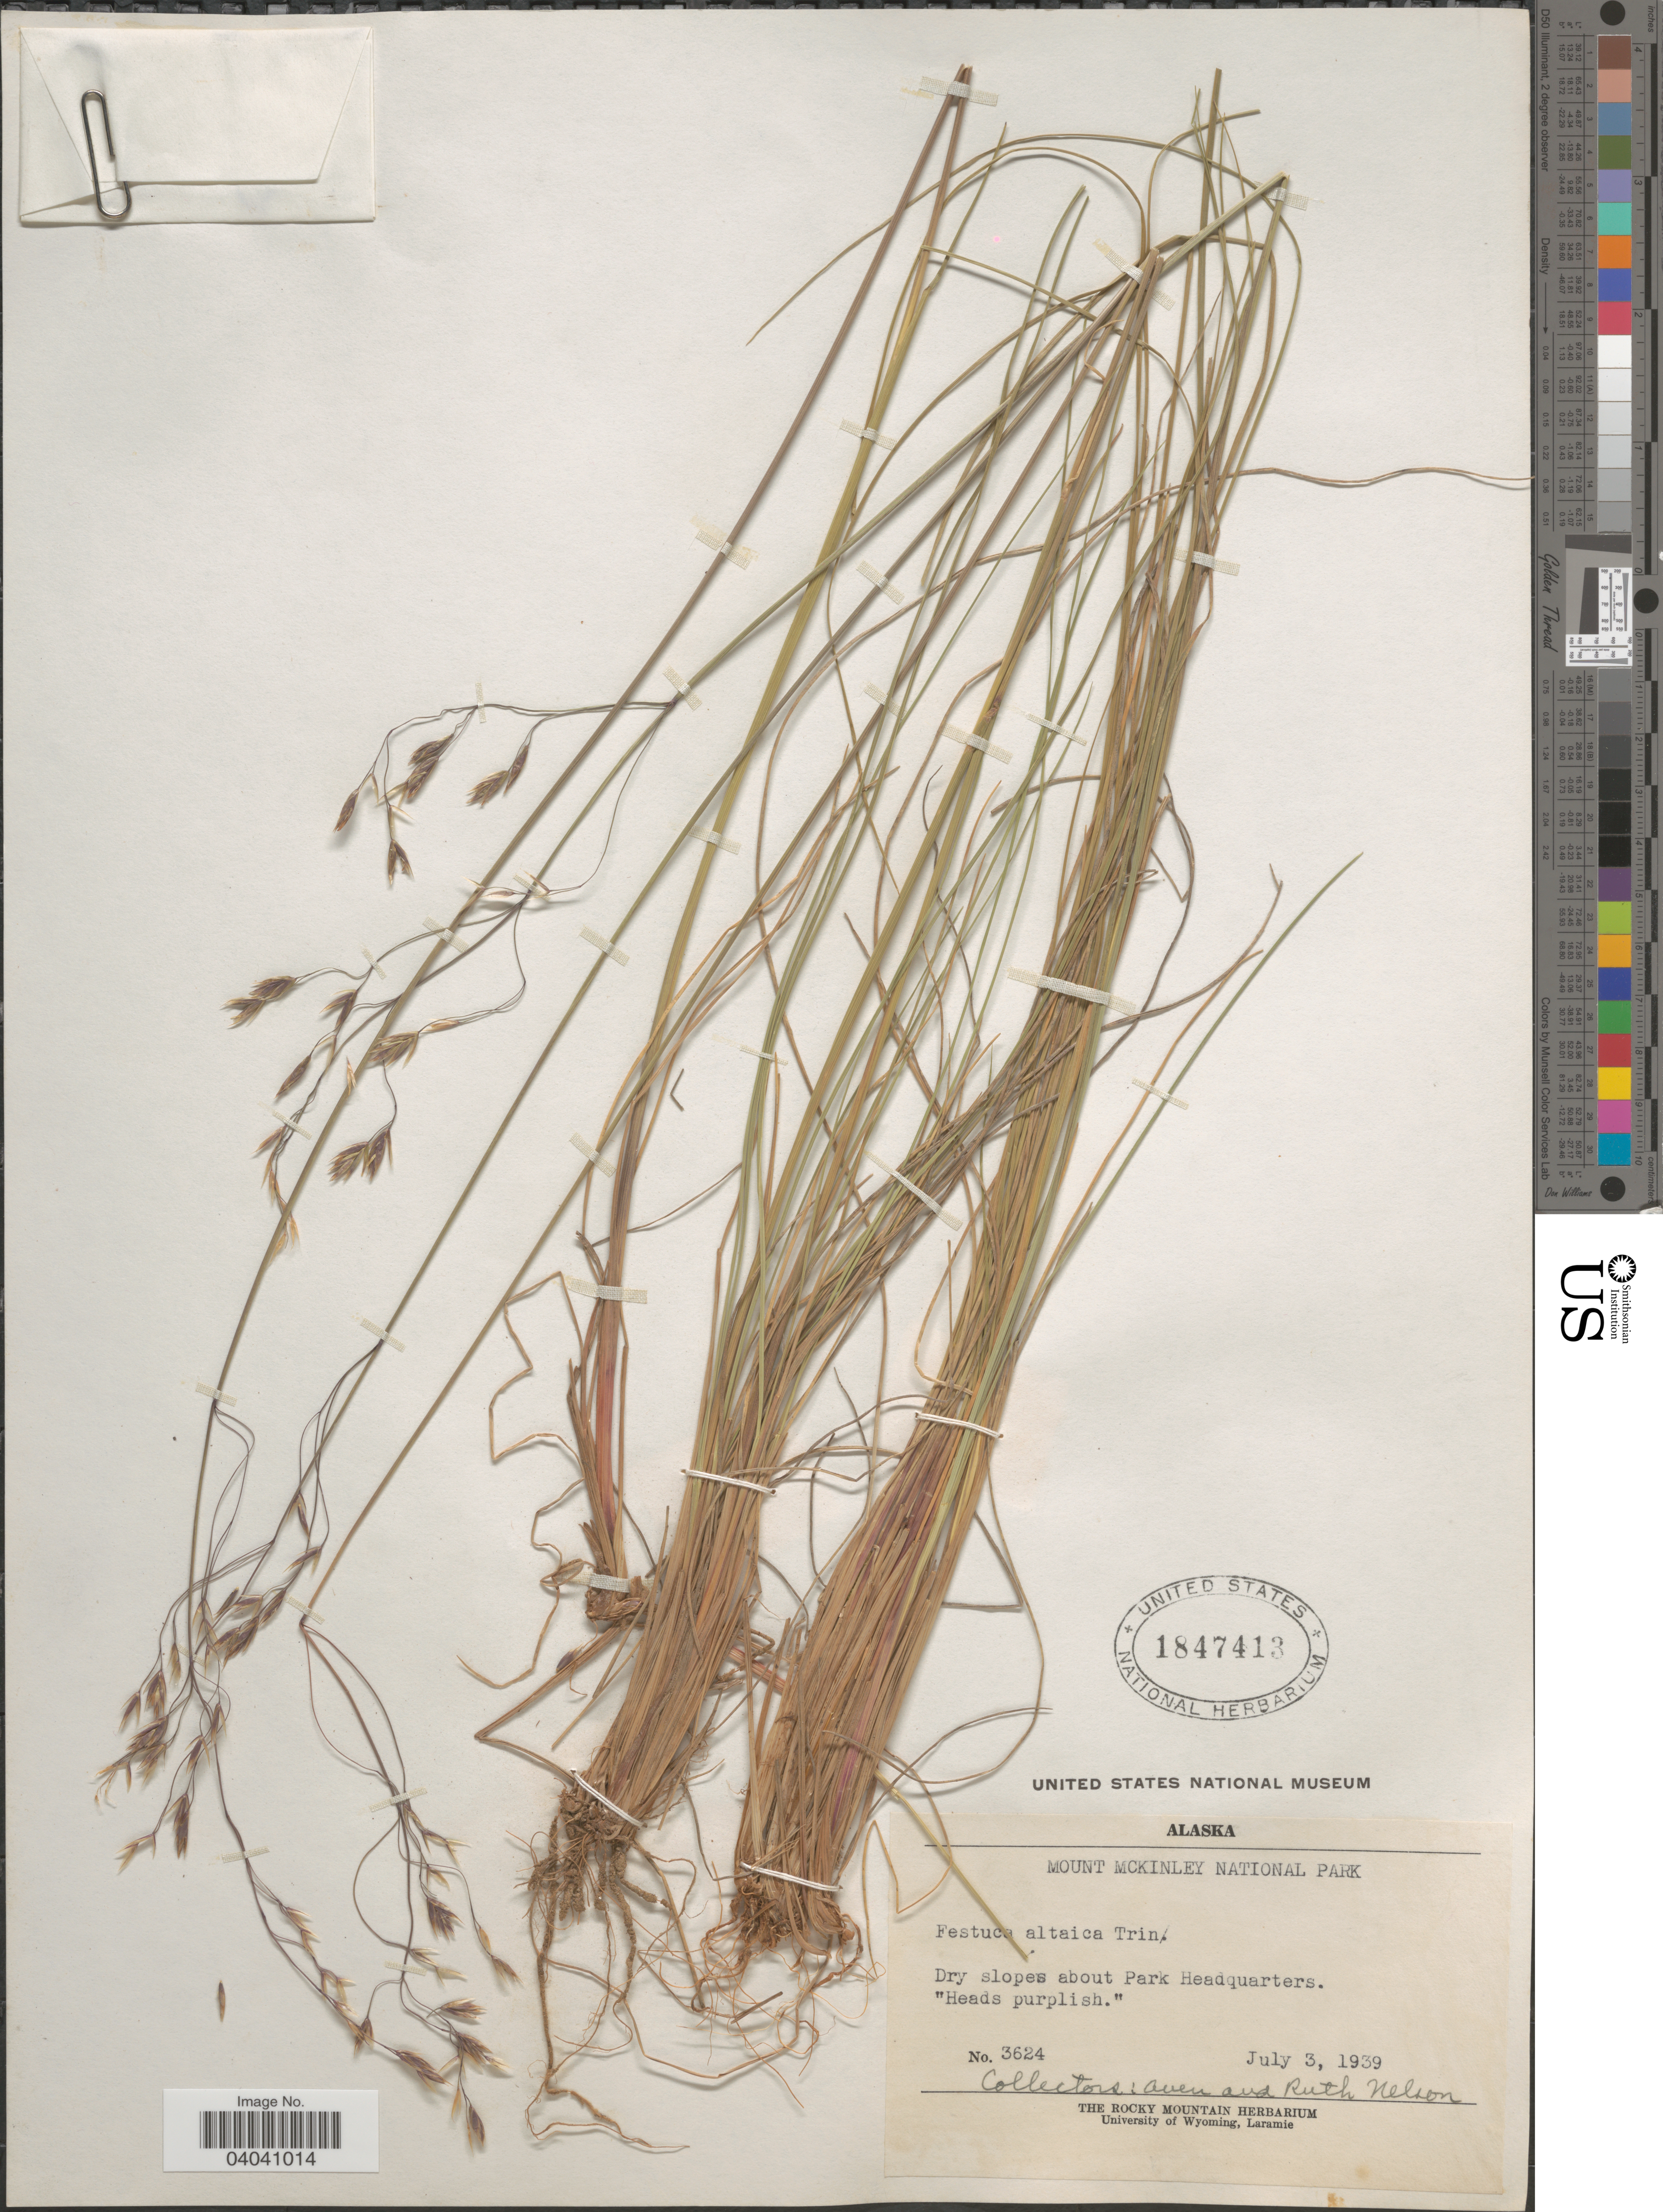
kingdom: Plantae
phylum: Tracheophyta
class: Liliopsida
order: Poales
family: Poaceae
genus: Festuca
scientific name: Festuca altaica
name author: Trin.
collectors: A. Nelson & R. A. Nelson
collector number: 3624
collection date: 1939-07-03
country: United States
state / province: Alaska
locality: Mount McKinley National Park. Dry slopes about Park Headquarters.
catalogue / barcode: US 1847413